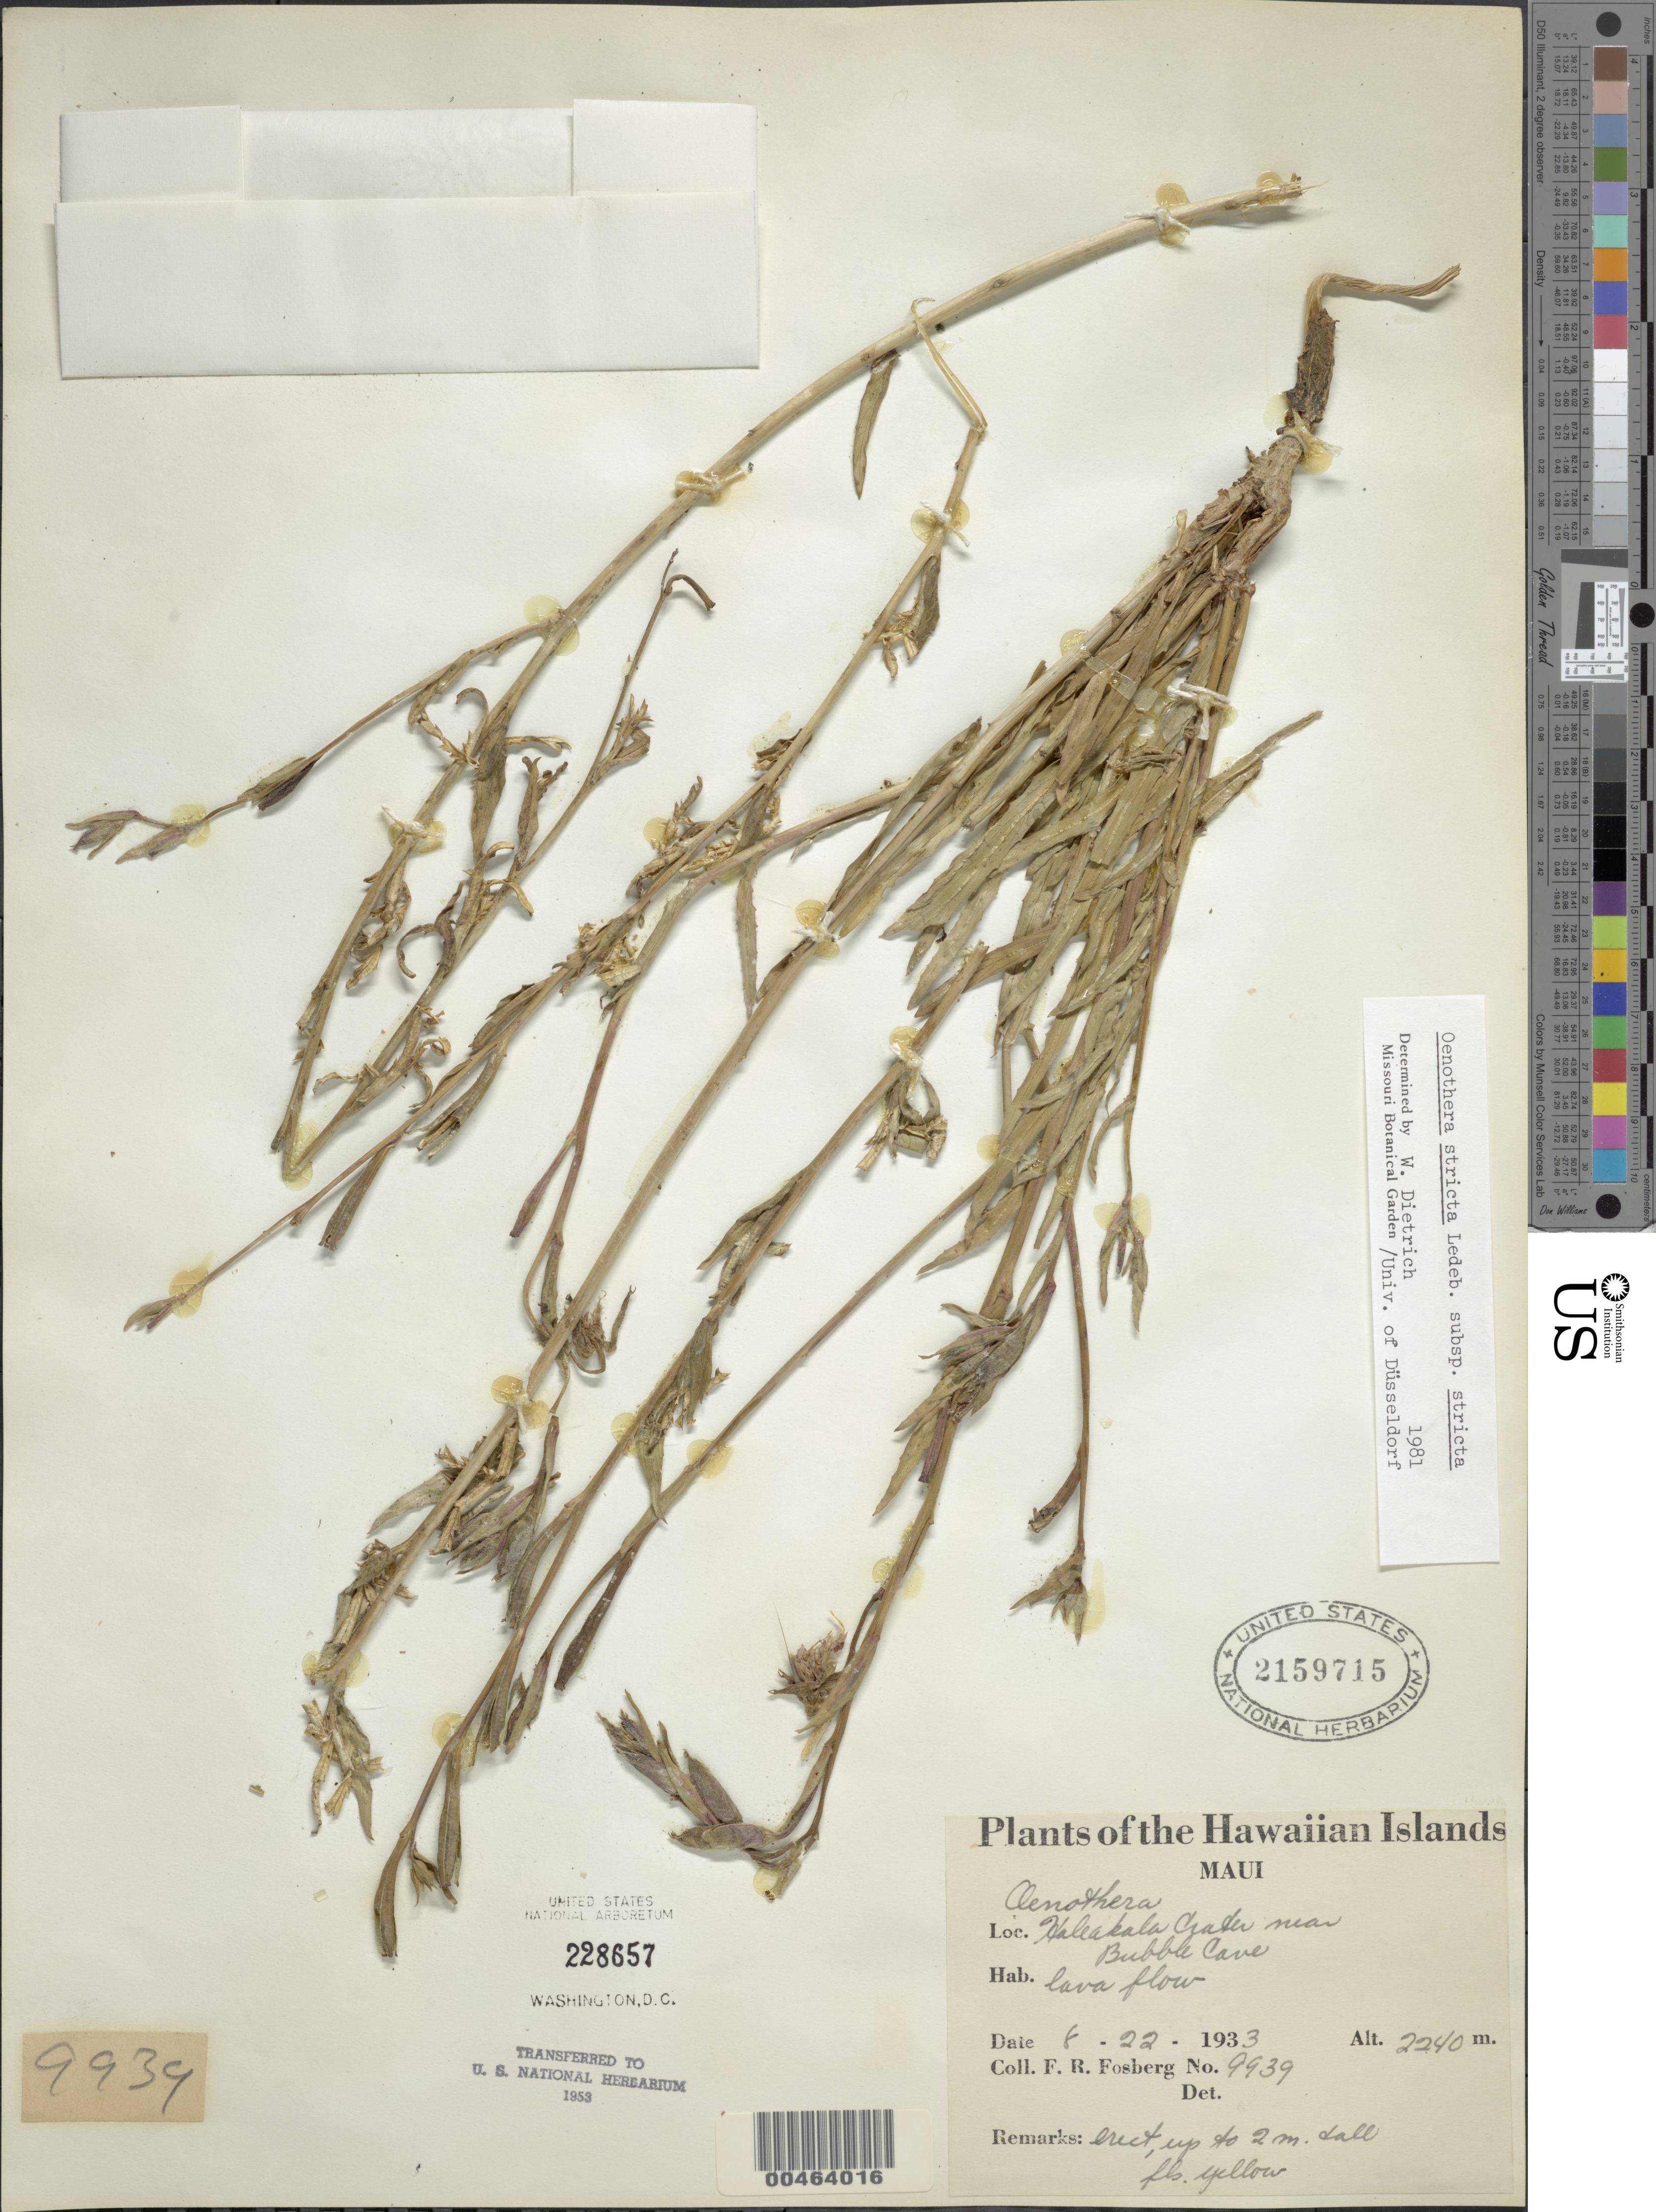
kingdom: Plantae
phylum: Tracheophyta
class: Magnoliopsida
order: Myrtales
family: Onagraceae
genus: Oenothera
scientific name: Oenothera stricta subsp. stricta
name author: Ledeb. ex Link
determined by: Dietrich, W.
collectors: F. R. Fosberg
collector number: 9939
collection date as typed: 22 Aug 1933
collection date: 1933-08-22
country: United States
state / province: Hawaii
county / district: Maui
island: Maui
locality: Haleakala Crater near Bubble Cave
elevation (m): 2240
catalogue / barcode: US 2159715